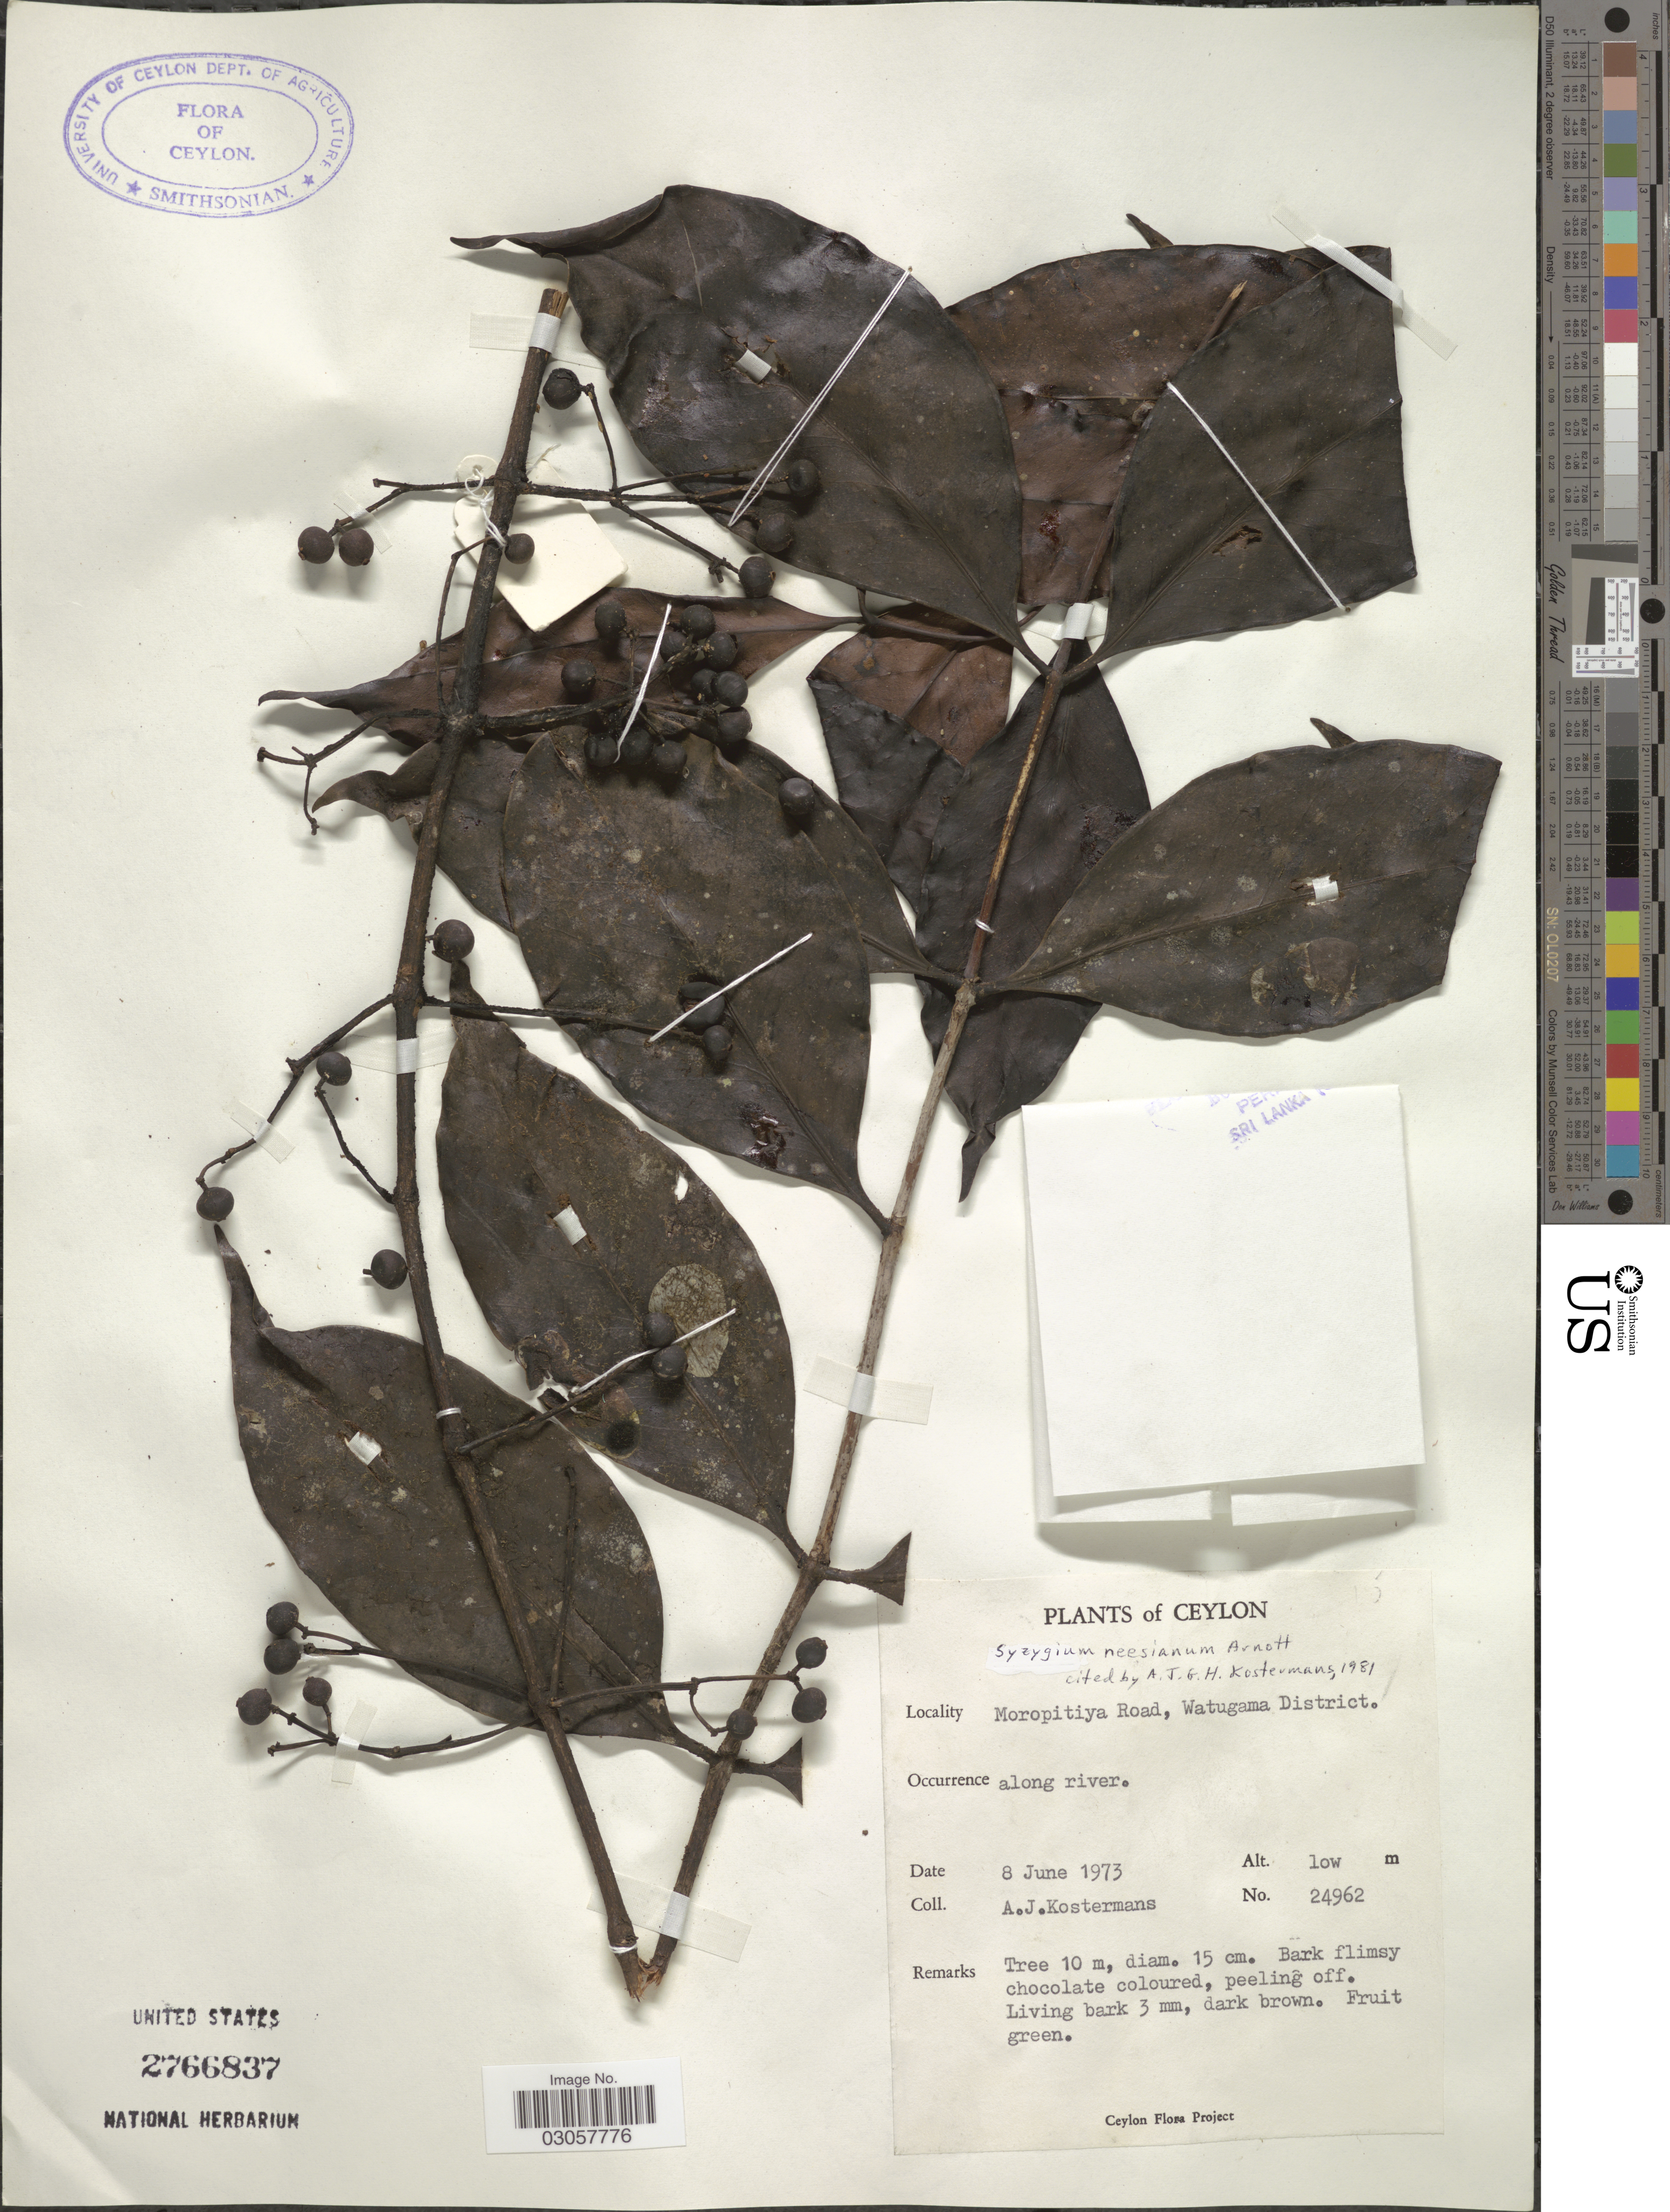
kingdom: Plantae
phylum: Tracheophyta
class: Magnoliopsida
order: Myrtales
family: Myrtaceae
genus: Syzygium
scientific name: Syzygium neesianum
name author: Arn.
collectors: A. J. G. Kostermans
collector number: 24962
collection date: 1973-06-08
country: Sri Lanka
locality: Ceylon. Moropitiya Road, Watugama District, along river.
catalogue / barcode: US 2766837